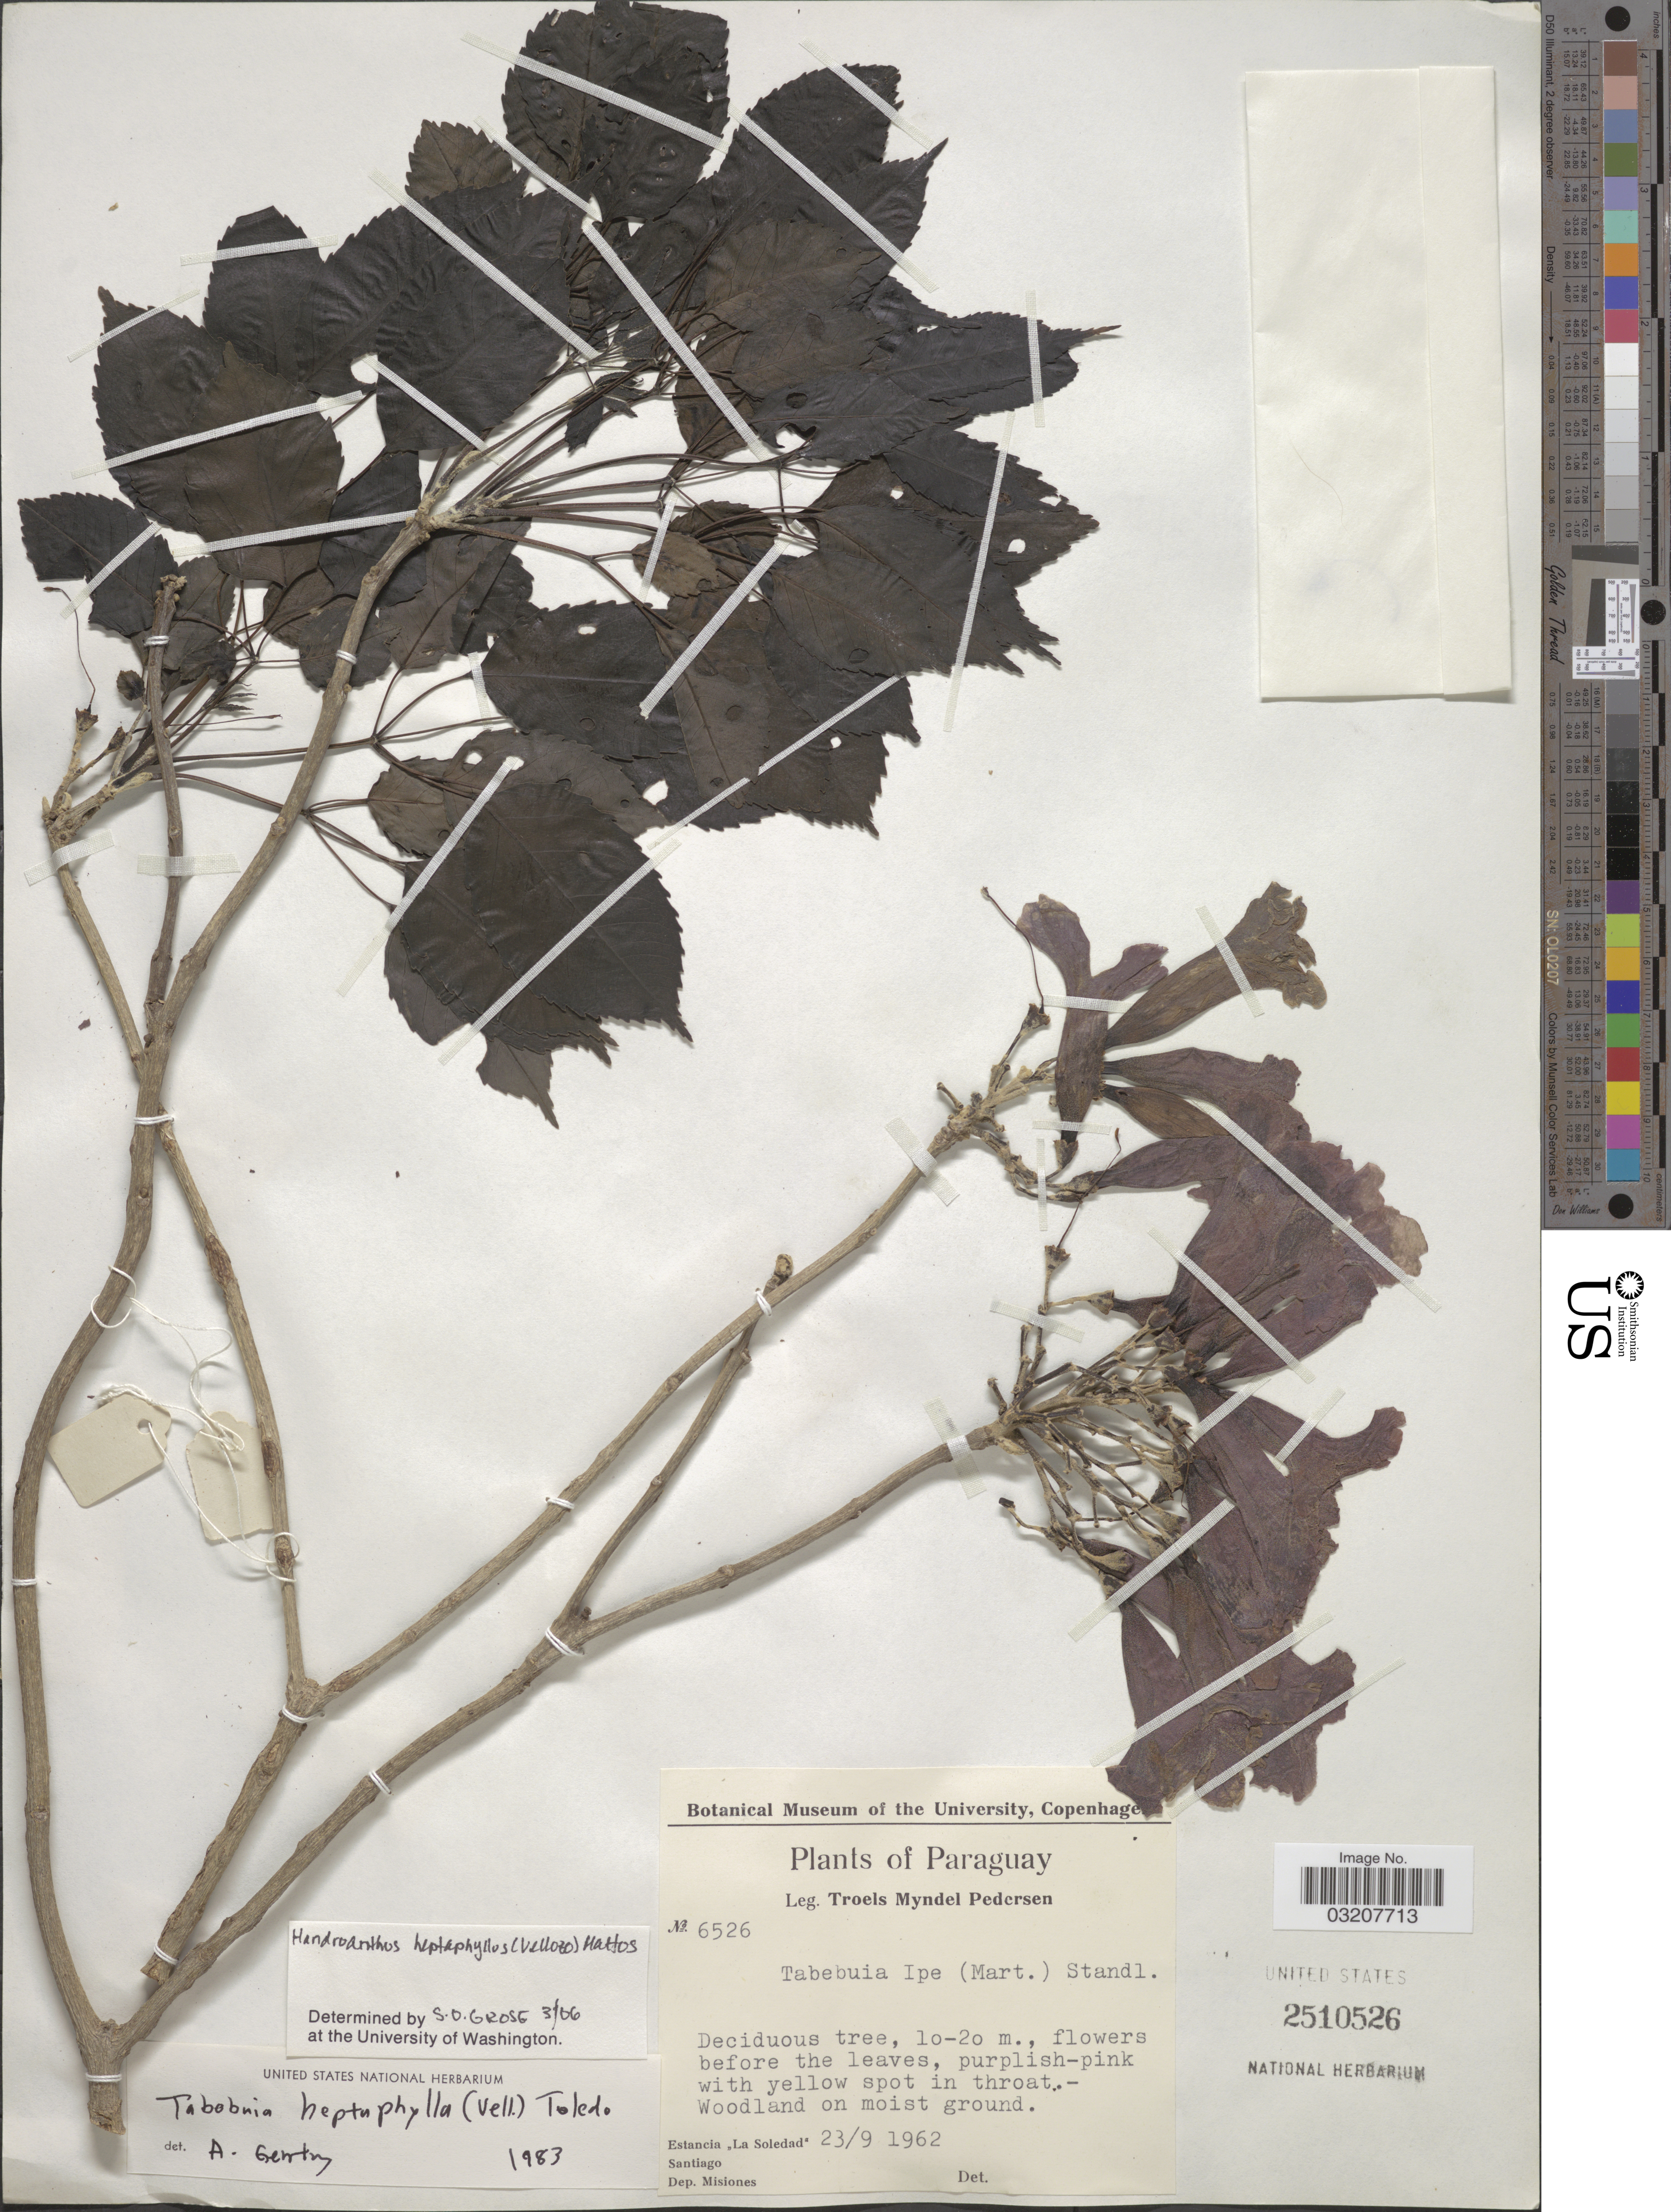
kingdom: Plantae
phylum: Tracheophyta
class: Magnoliopsida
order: Lamiales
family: Bignoniaceae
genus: Handroanthus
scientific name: Handroanthus heptaphyllus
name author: (Vell.) Mattos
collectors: T. Pederson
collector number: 6526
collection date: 1962-09-23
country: Paraguay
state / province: Misiones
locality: Estancia "La Soledad", Santiago, Dep. Misiones.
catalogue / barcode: US 2510526